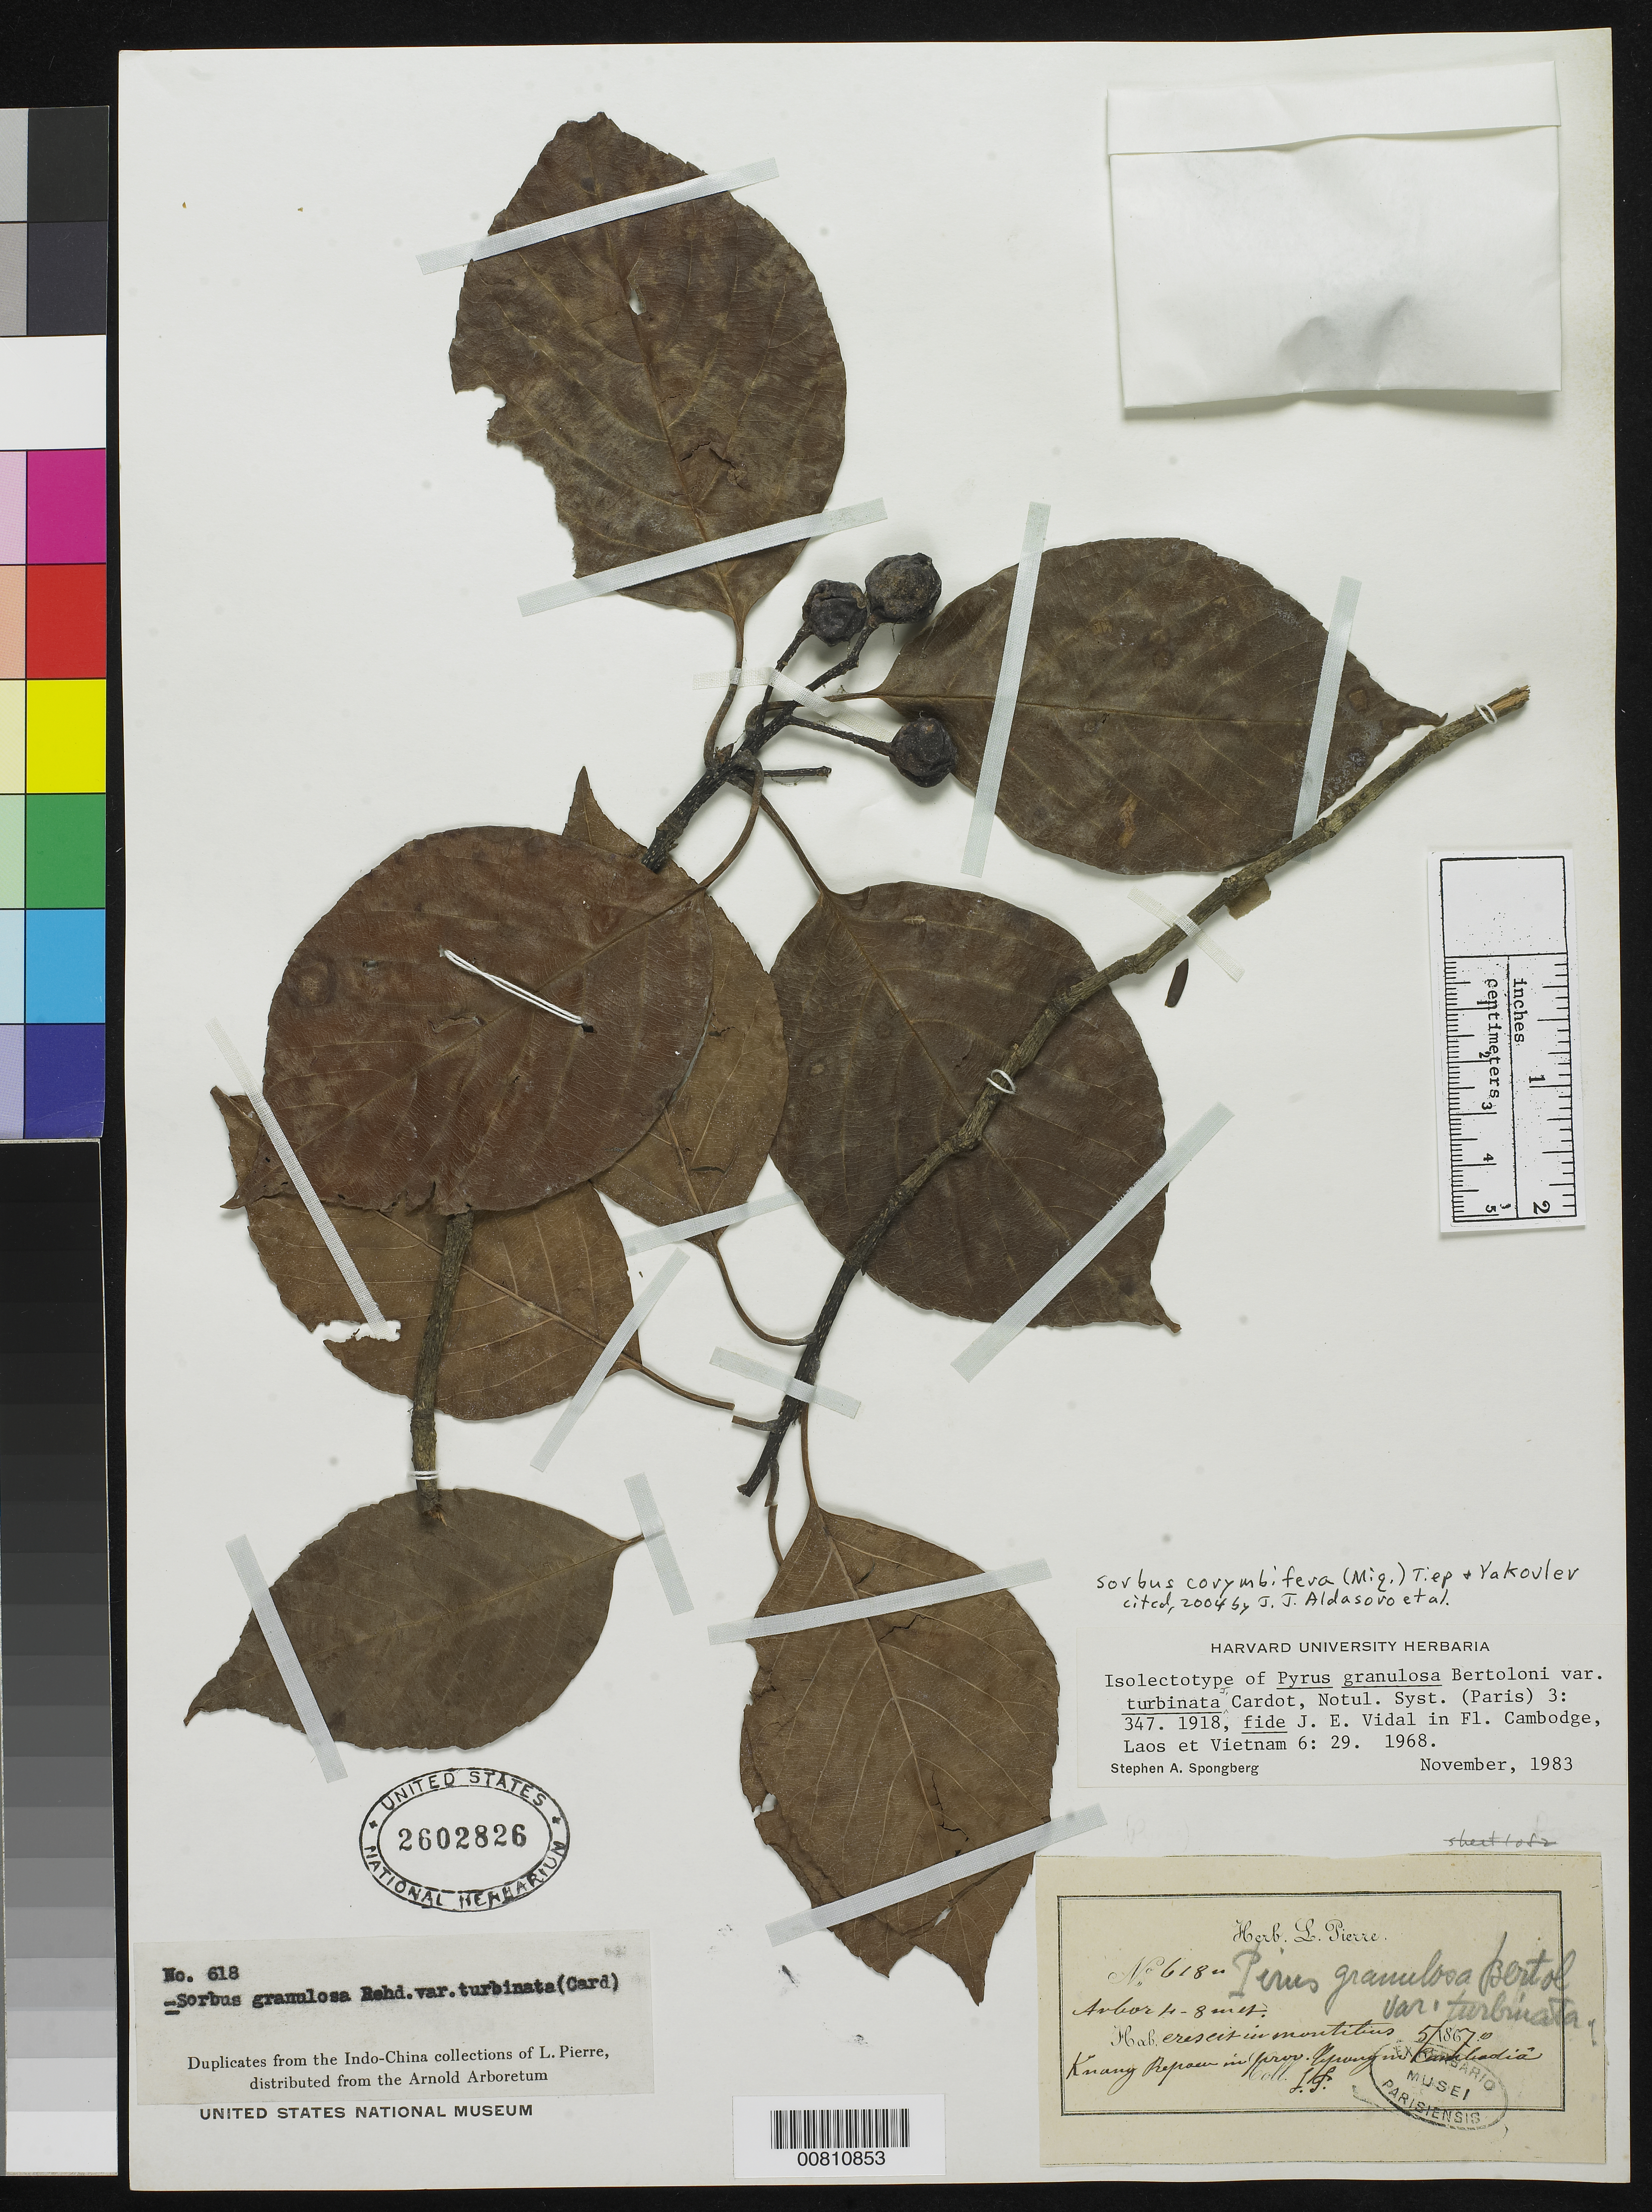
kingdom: Plantae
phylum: Tracheophyta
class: Magnoliopsida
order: Rosales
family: Rosaceae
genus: Pyrus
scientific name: Pyrus granulosa var. tubinata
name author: Cardot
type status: Isolectotype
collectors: J. Pierre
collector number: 618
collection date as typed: May 1867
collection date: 1867-05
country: Cambodia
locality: Monts Knang-krepeuh, province Tpong.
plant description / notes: Cited 2004 by J.J. Aldasoro et al.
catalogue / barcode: US 2602826